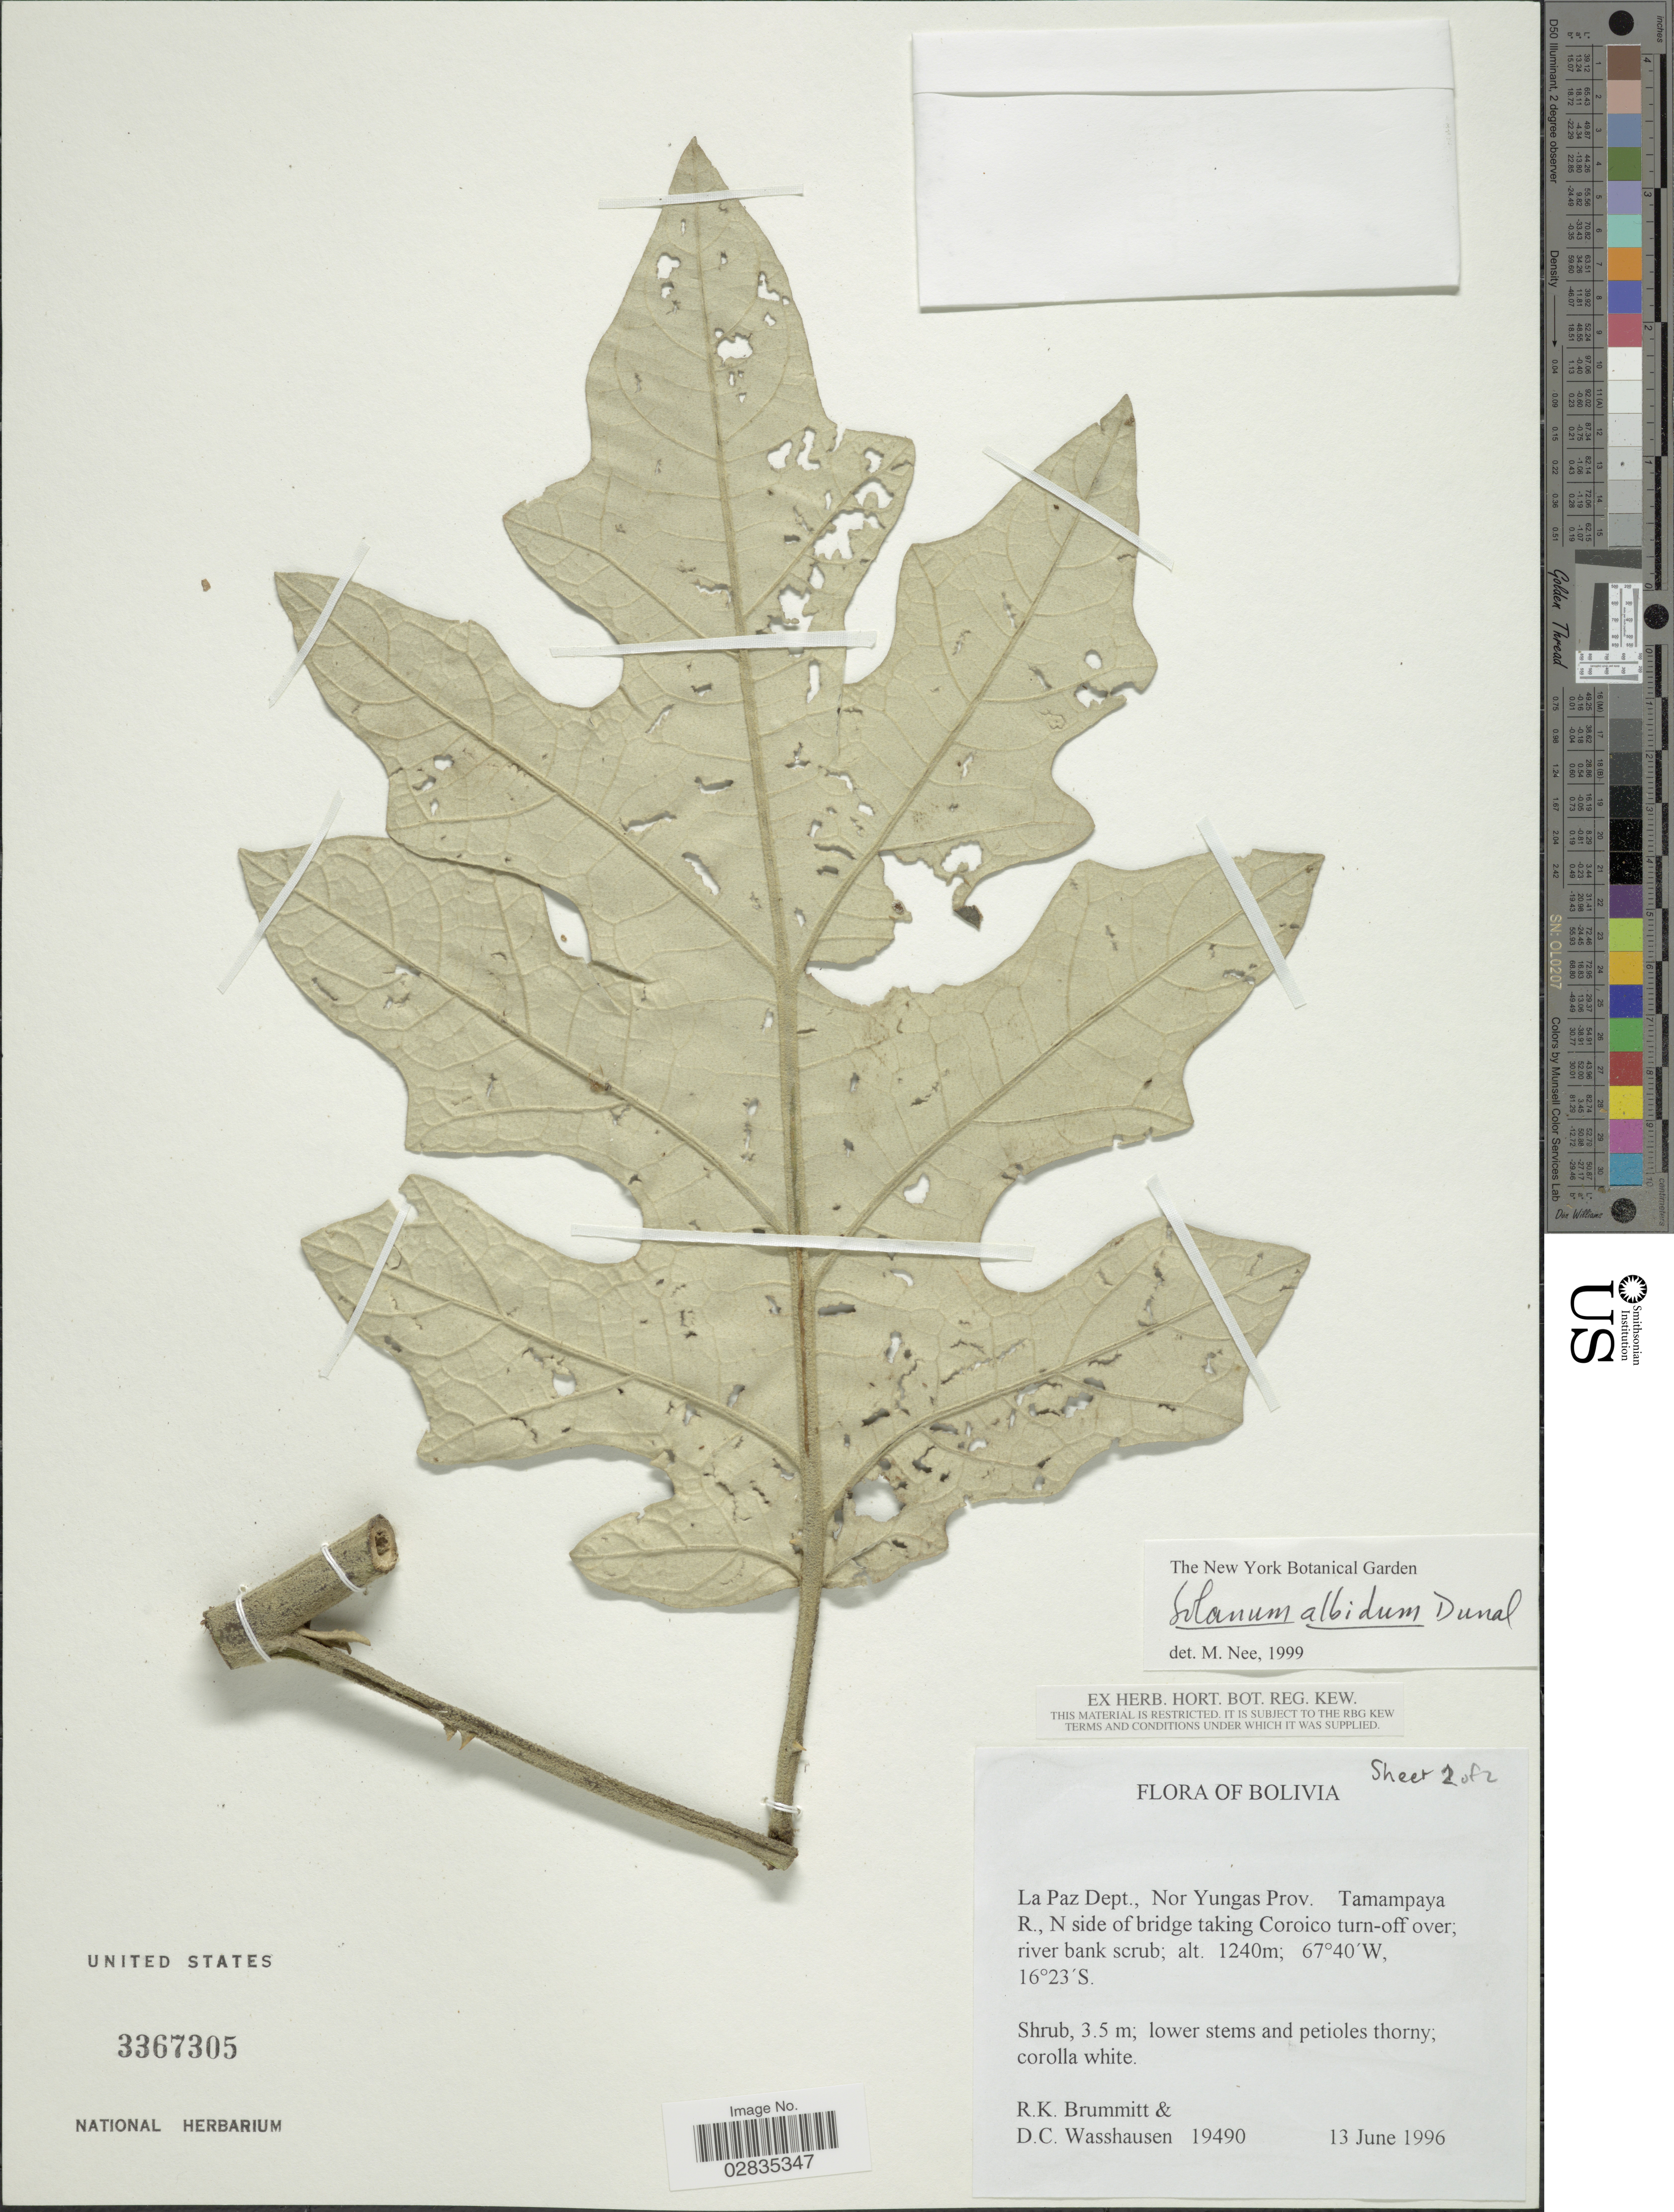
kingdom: Plantae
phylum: Tracheophyta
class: Magnoliopsida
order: Solanales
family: Solanaceae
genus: Solanum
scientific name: Solanum albidum var. albidum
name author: Dunal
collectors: R. K. Brummitt & D. C. Wasshausen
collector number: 19490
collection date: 1996-06-13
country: Bolivia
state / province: La Paz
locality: La Paz Dept., Nor Yungas Prov. Tamampaya R., N side of bridge taking Coroico turn-off over; river bank scrub.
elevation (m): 1240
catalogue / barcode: US 3367305